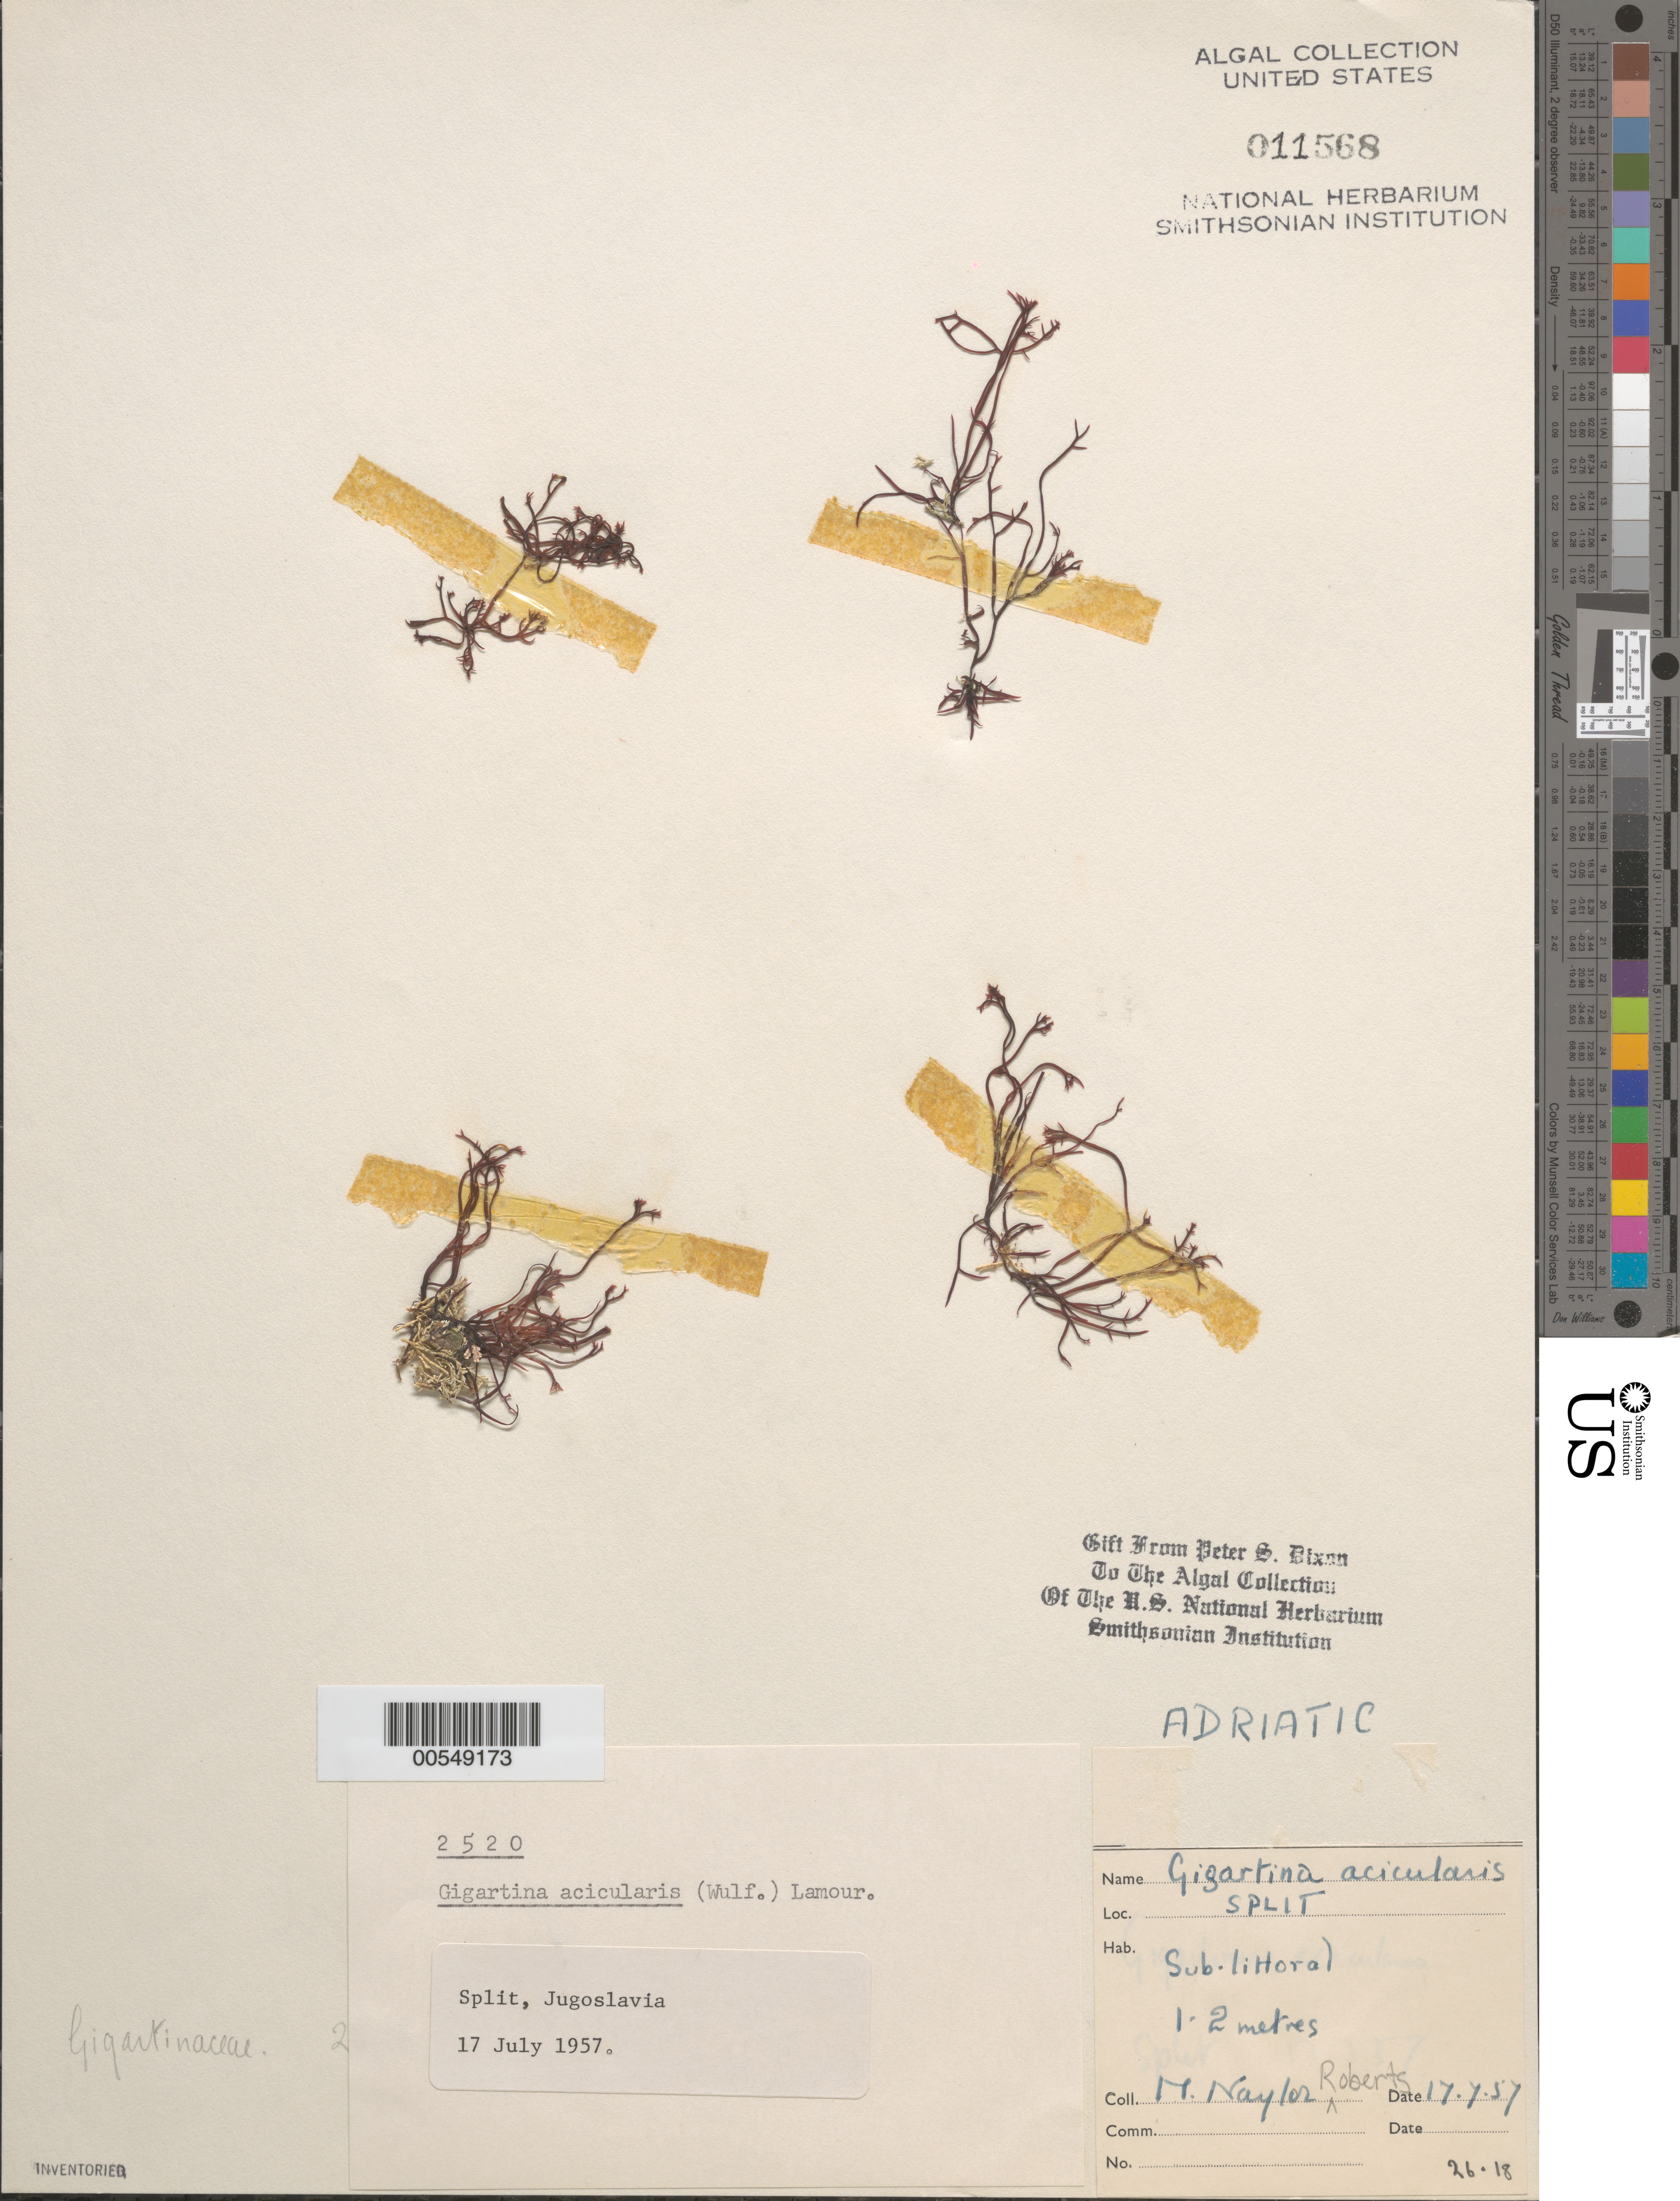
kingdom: Plantae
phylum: Rhodophyta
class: Florideophyceae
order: Gigartinales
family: Gigartinaceae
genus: Chondracanthus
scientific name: Chondracanthus acicularis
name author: (Roth) Fredericq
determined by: Algae name updating Project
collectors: M. Roberts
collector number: PSD 2520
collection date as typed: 17 Jul 1957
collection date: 1957-07-17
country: Croatia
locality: Split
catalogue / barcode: US 11568